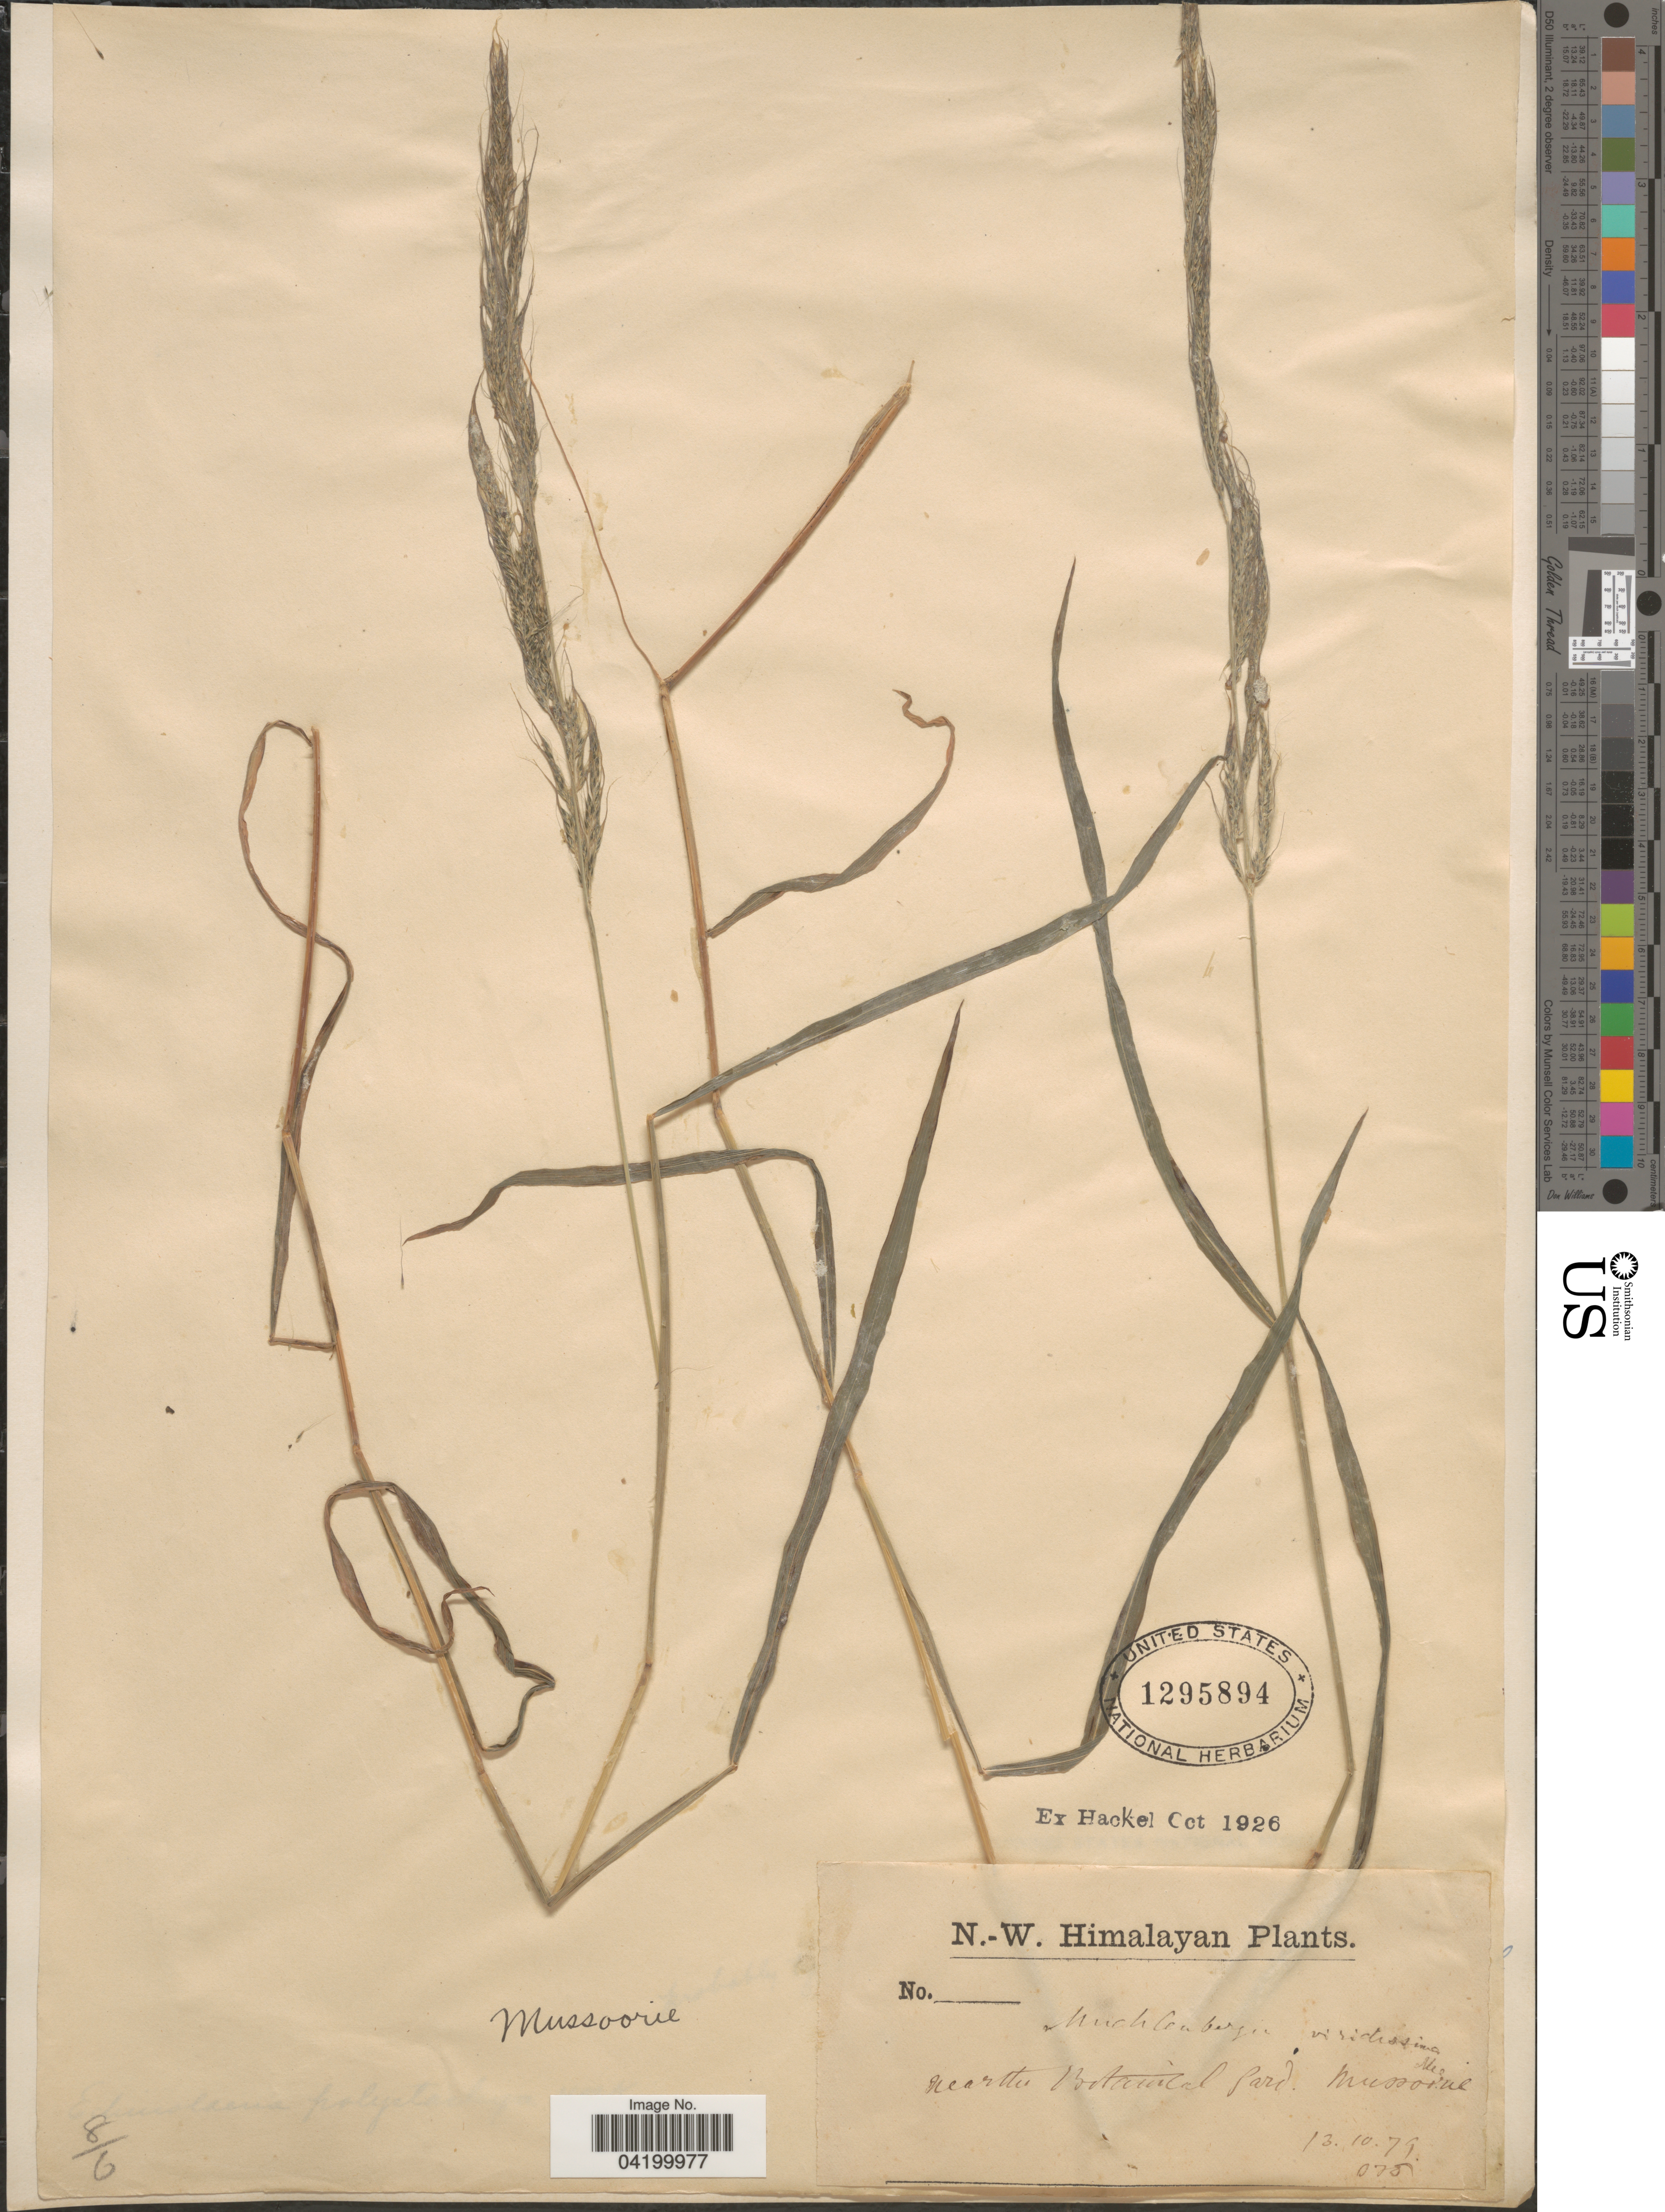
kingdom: Plantae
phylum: Tracheophyta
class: Liliopsida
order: Poales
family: Poaceae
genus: Muhlenbergia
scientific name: Muhlenbergia huegelii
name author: Trin.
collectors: -. Hackel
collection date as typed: Transcribed d/m/y: 13/10/79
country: India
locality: Mussoorie. N.-W. Himalayan. Near the Botanical Gard. Mussoorie.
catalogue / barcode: US 1295894